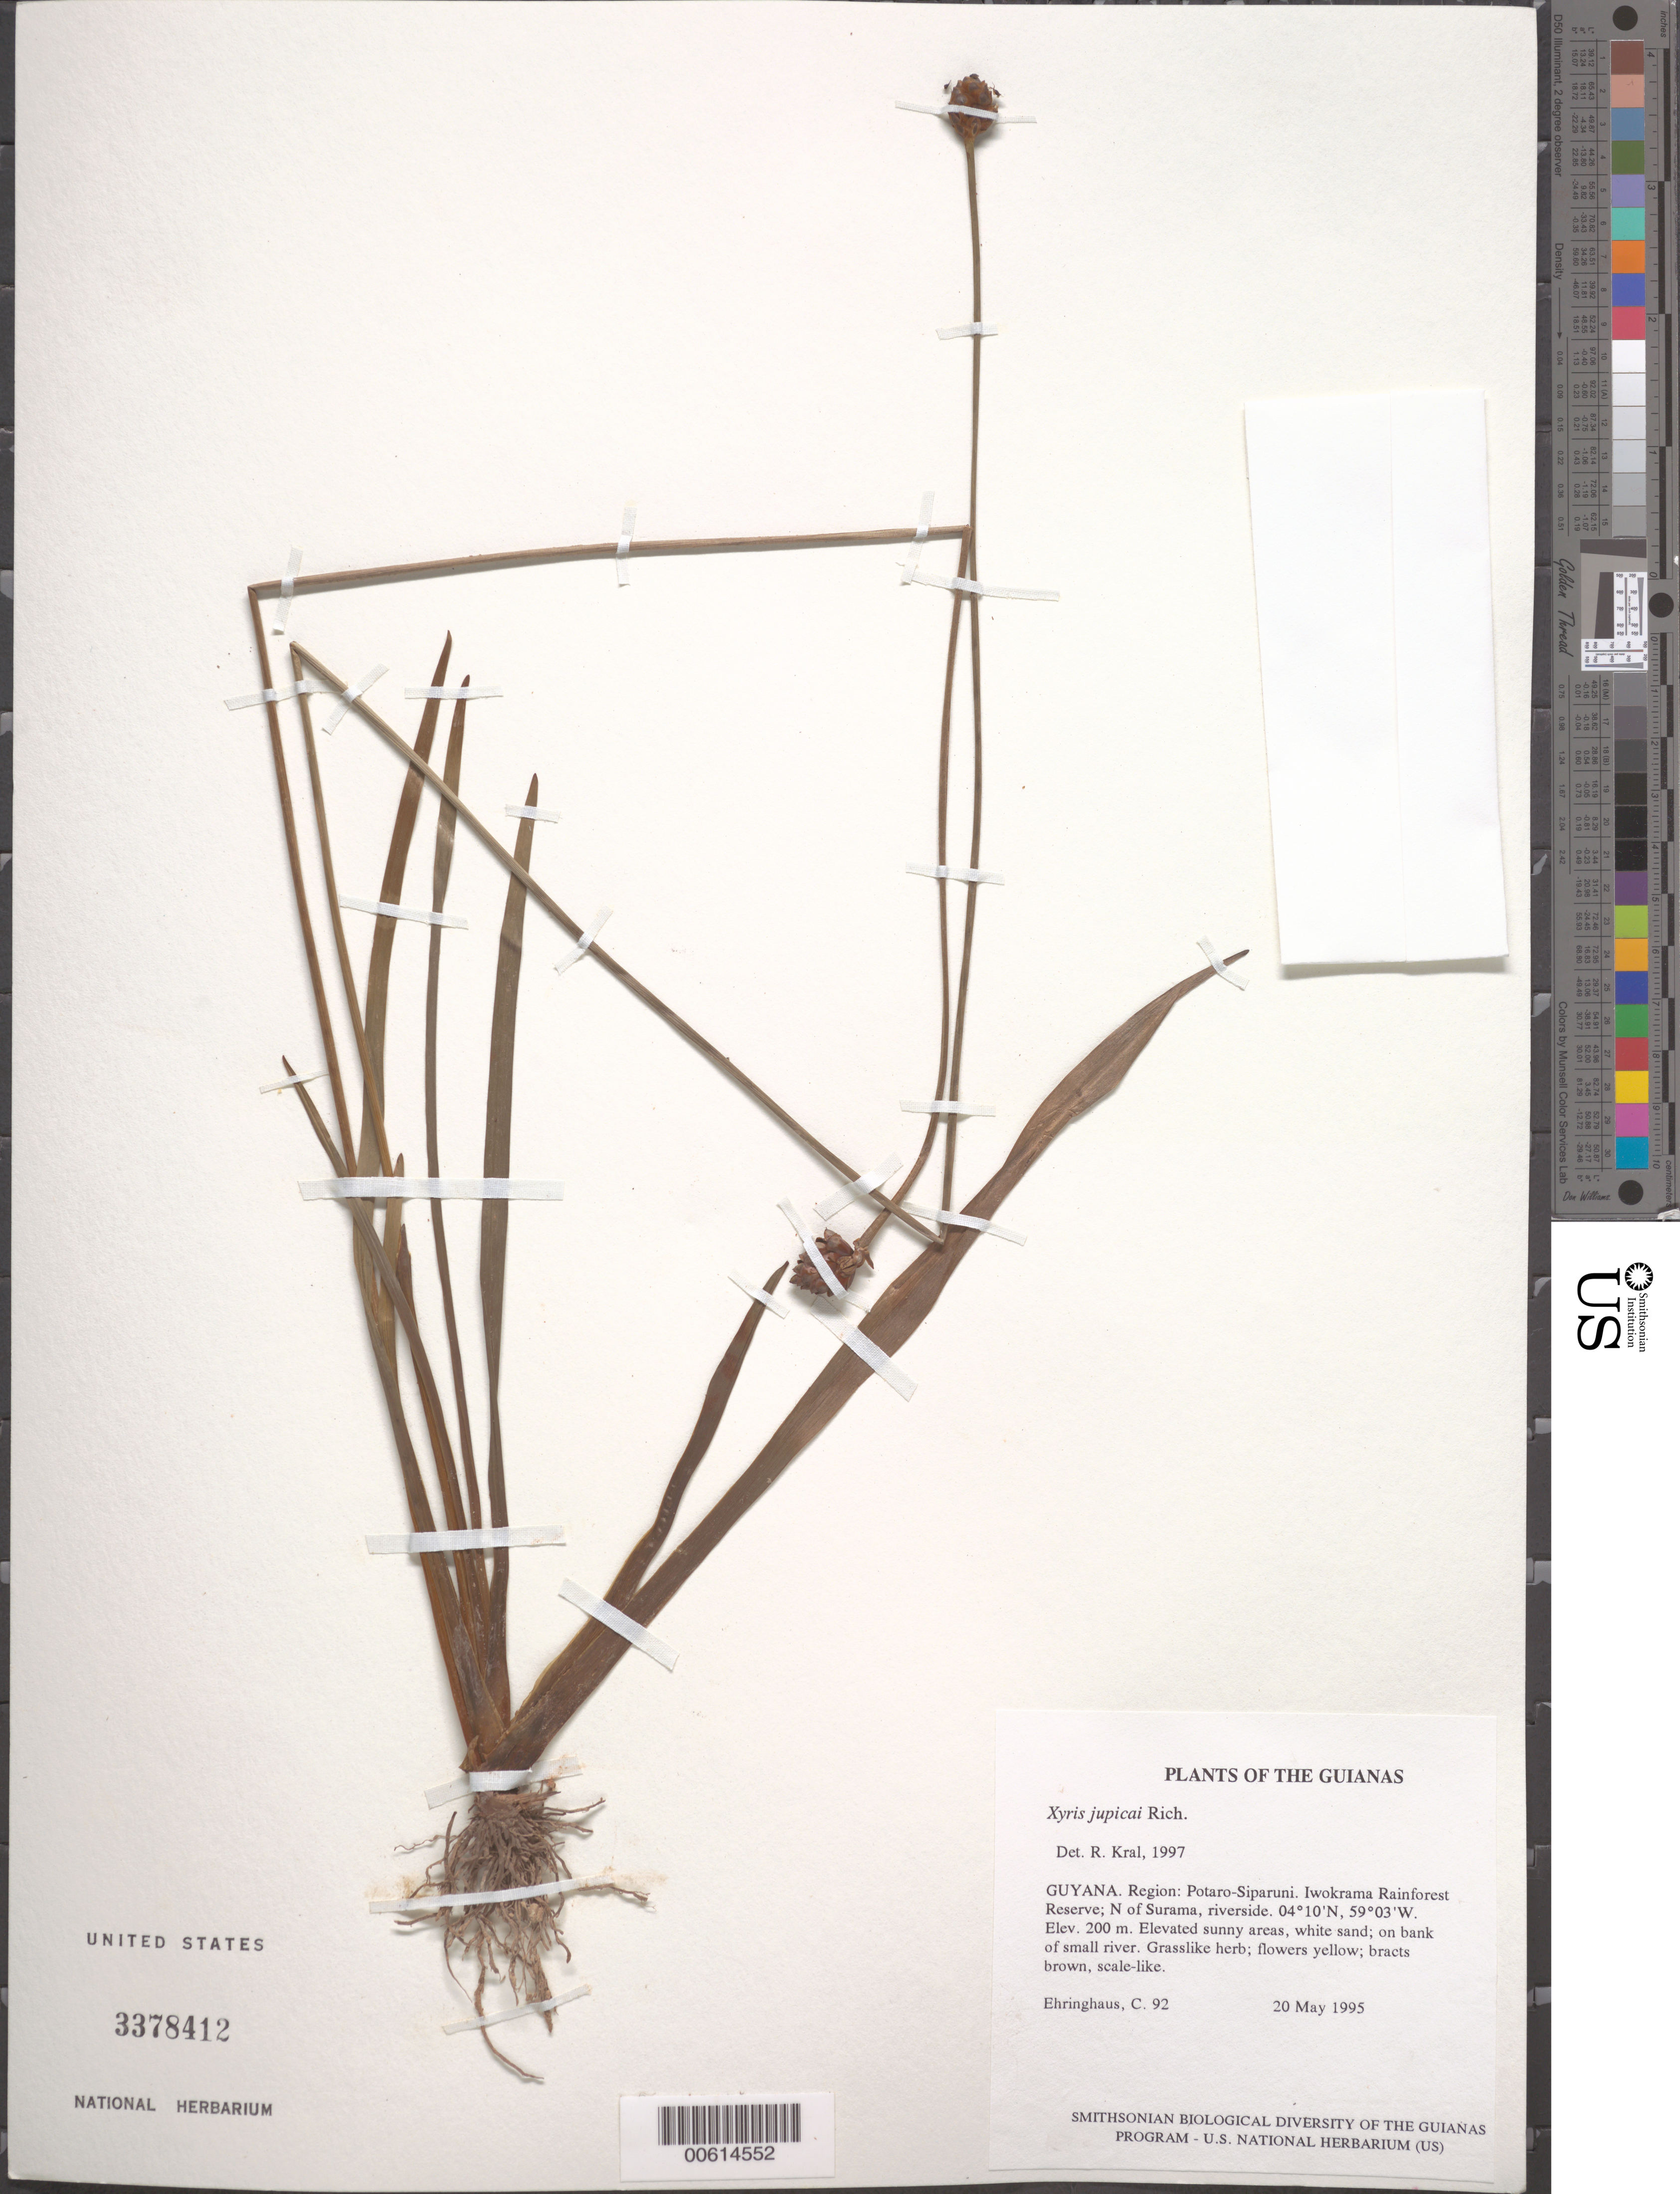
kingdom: Plantae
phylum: Tracheophyta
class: Liliopsida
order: Poales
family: Xyridaceae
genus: Xyris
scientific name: Xyris jupicai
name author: Rich.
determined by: Kral, Robert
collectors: C. Ehringhaus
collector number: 92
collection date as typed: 20 May 1995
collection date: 1995-05-20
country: Guyana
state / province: Potaro-Siparuni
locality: Iwokrama Rainforest Reserve; N of Surama, riverside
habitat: Elevated sunny areas, white sand; on bank of small river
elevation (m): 200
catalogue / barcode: US 3378412